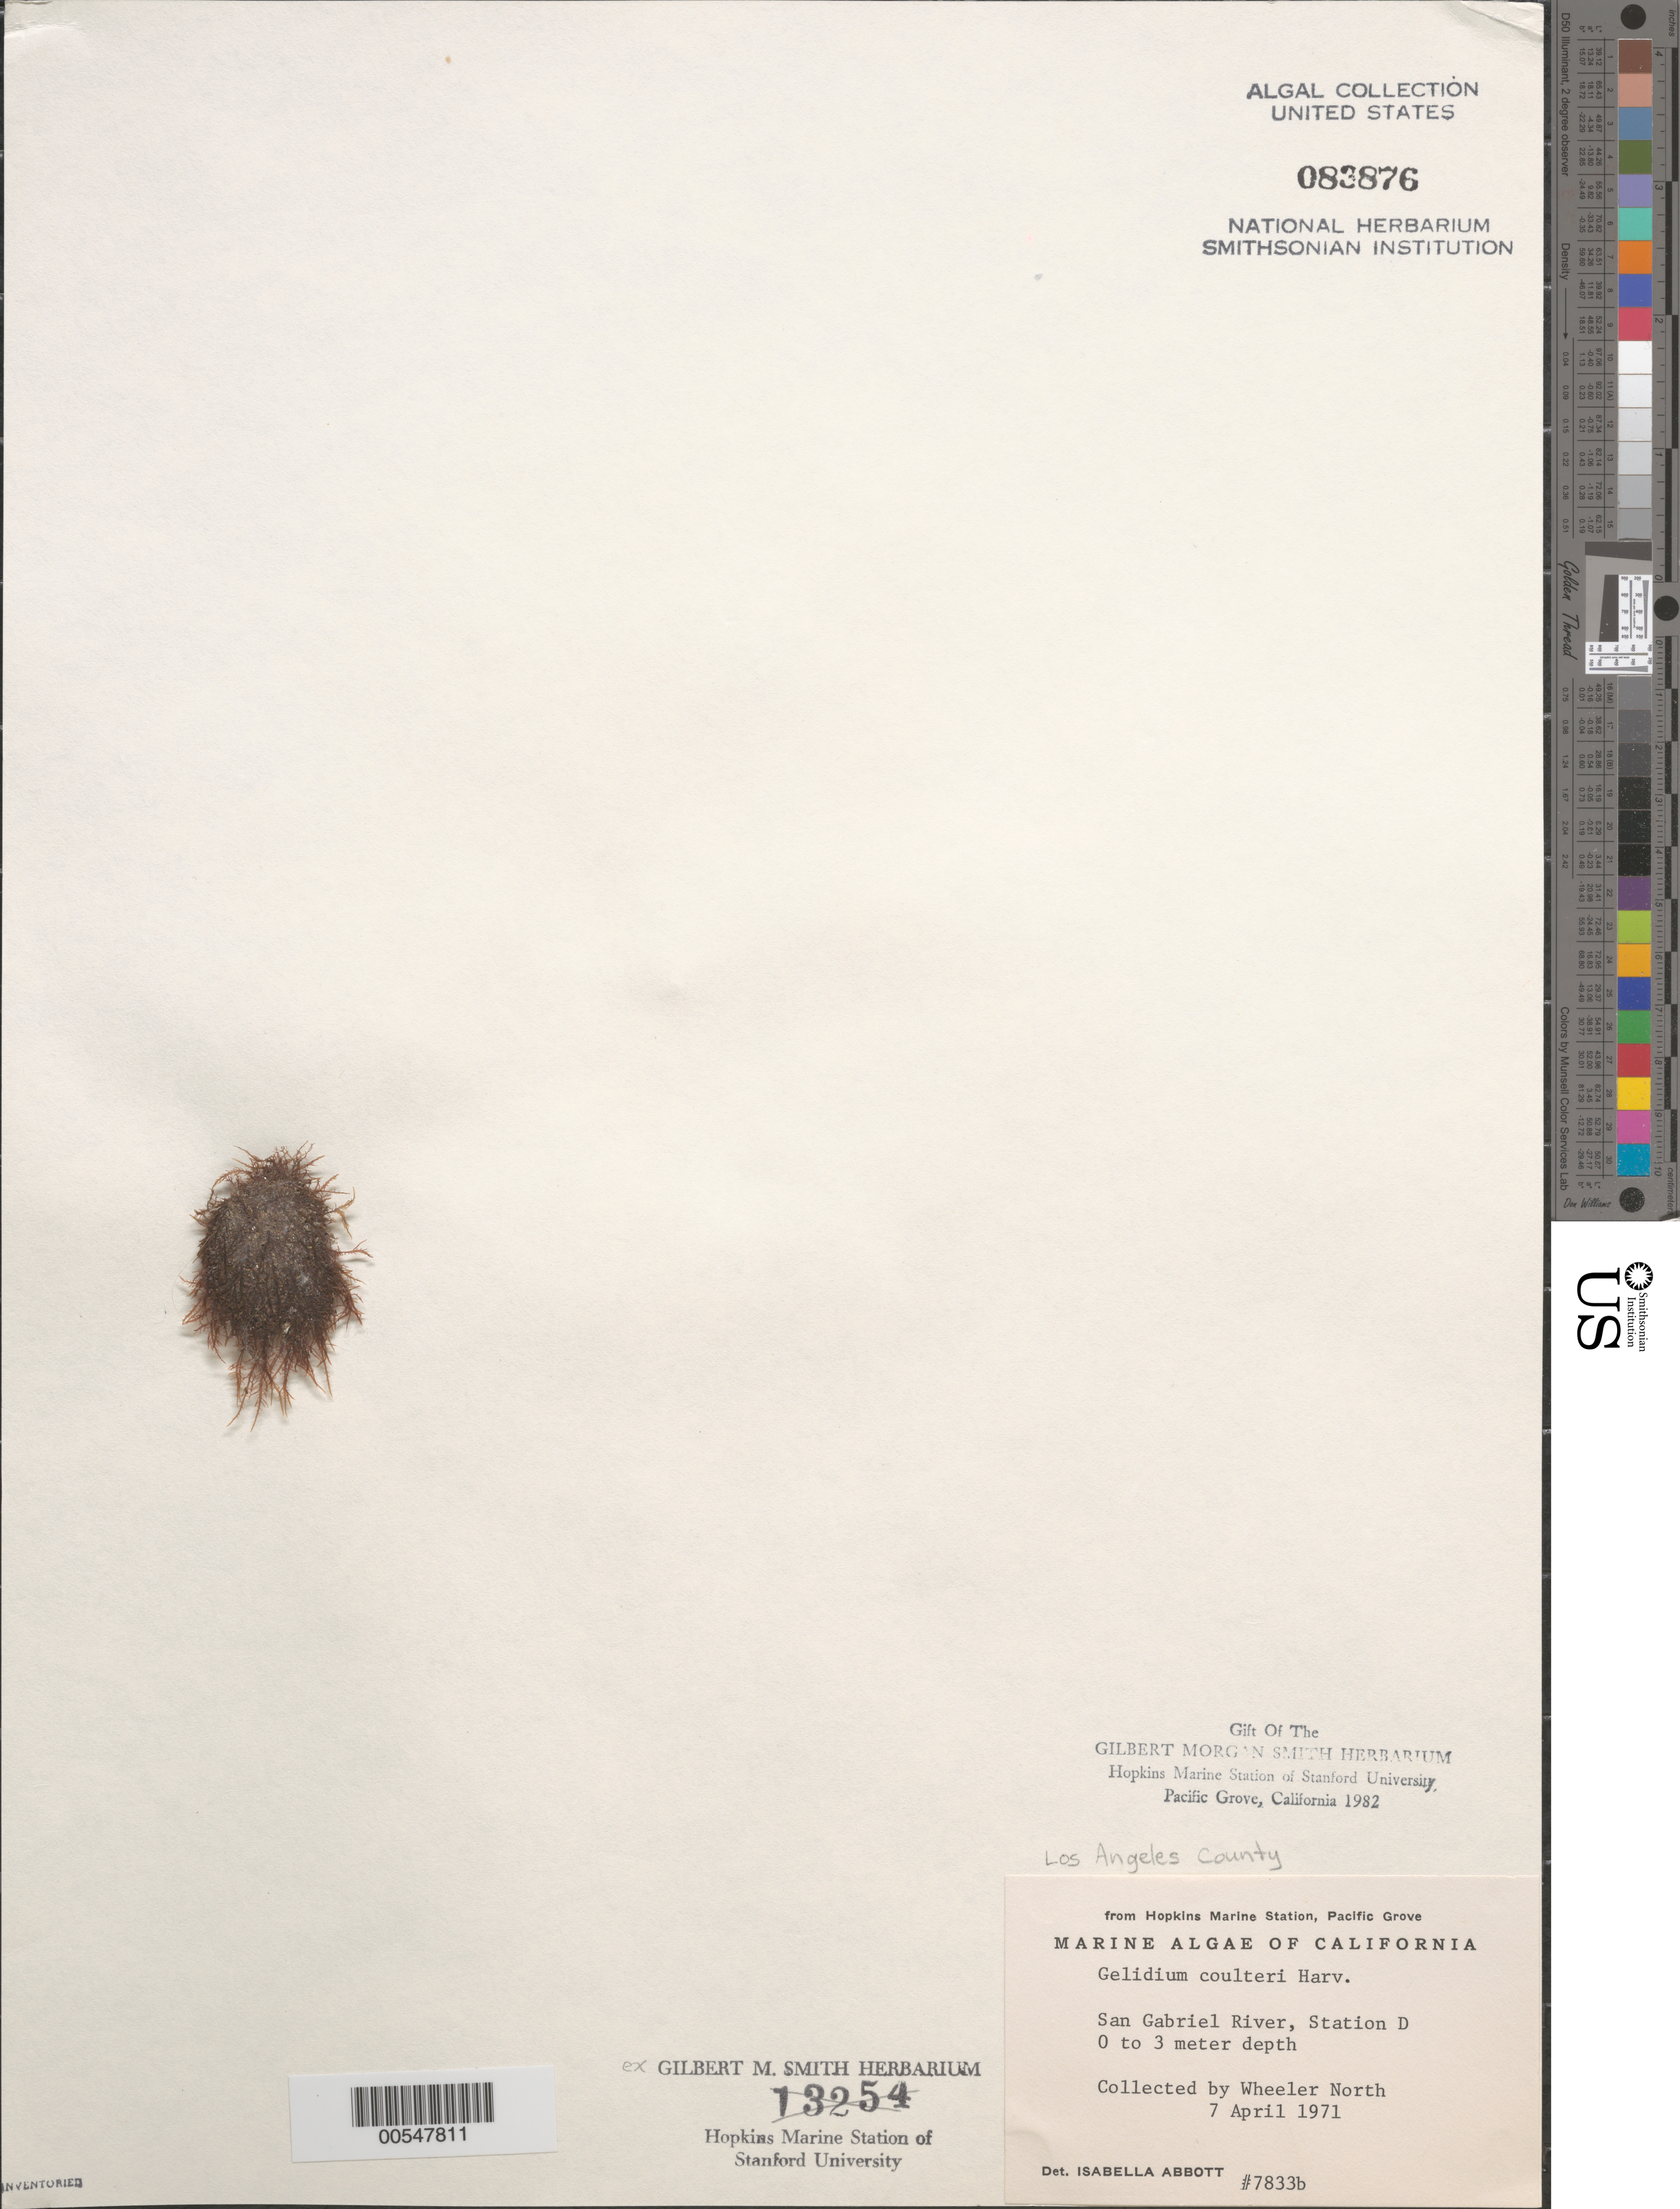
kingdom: Plantae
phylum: Rhodophyta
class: Florideophyceae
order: Gelidiales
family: Gelidiaceae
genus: Gelidium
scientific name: Gelidium coulteri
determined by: Abbott, Isabella A.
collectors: W. North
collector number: IAA 7833b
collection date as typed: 07 Apr 1971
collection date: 1971-04-07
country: United States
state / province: California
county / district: Los Angeles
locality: San Gabriel River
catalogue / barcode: US 83876